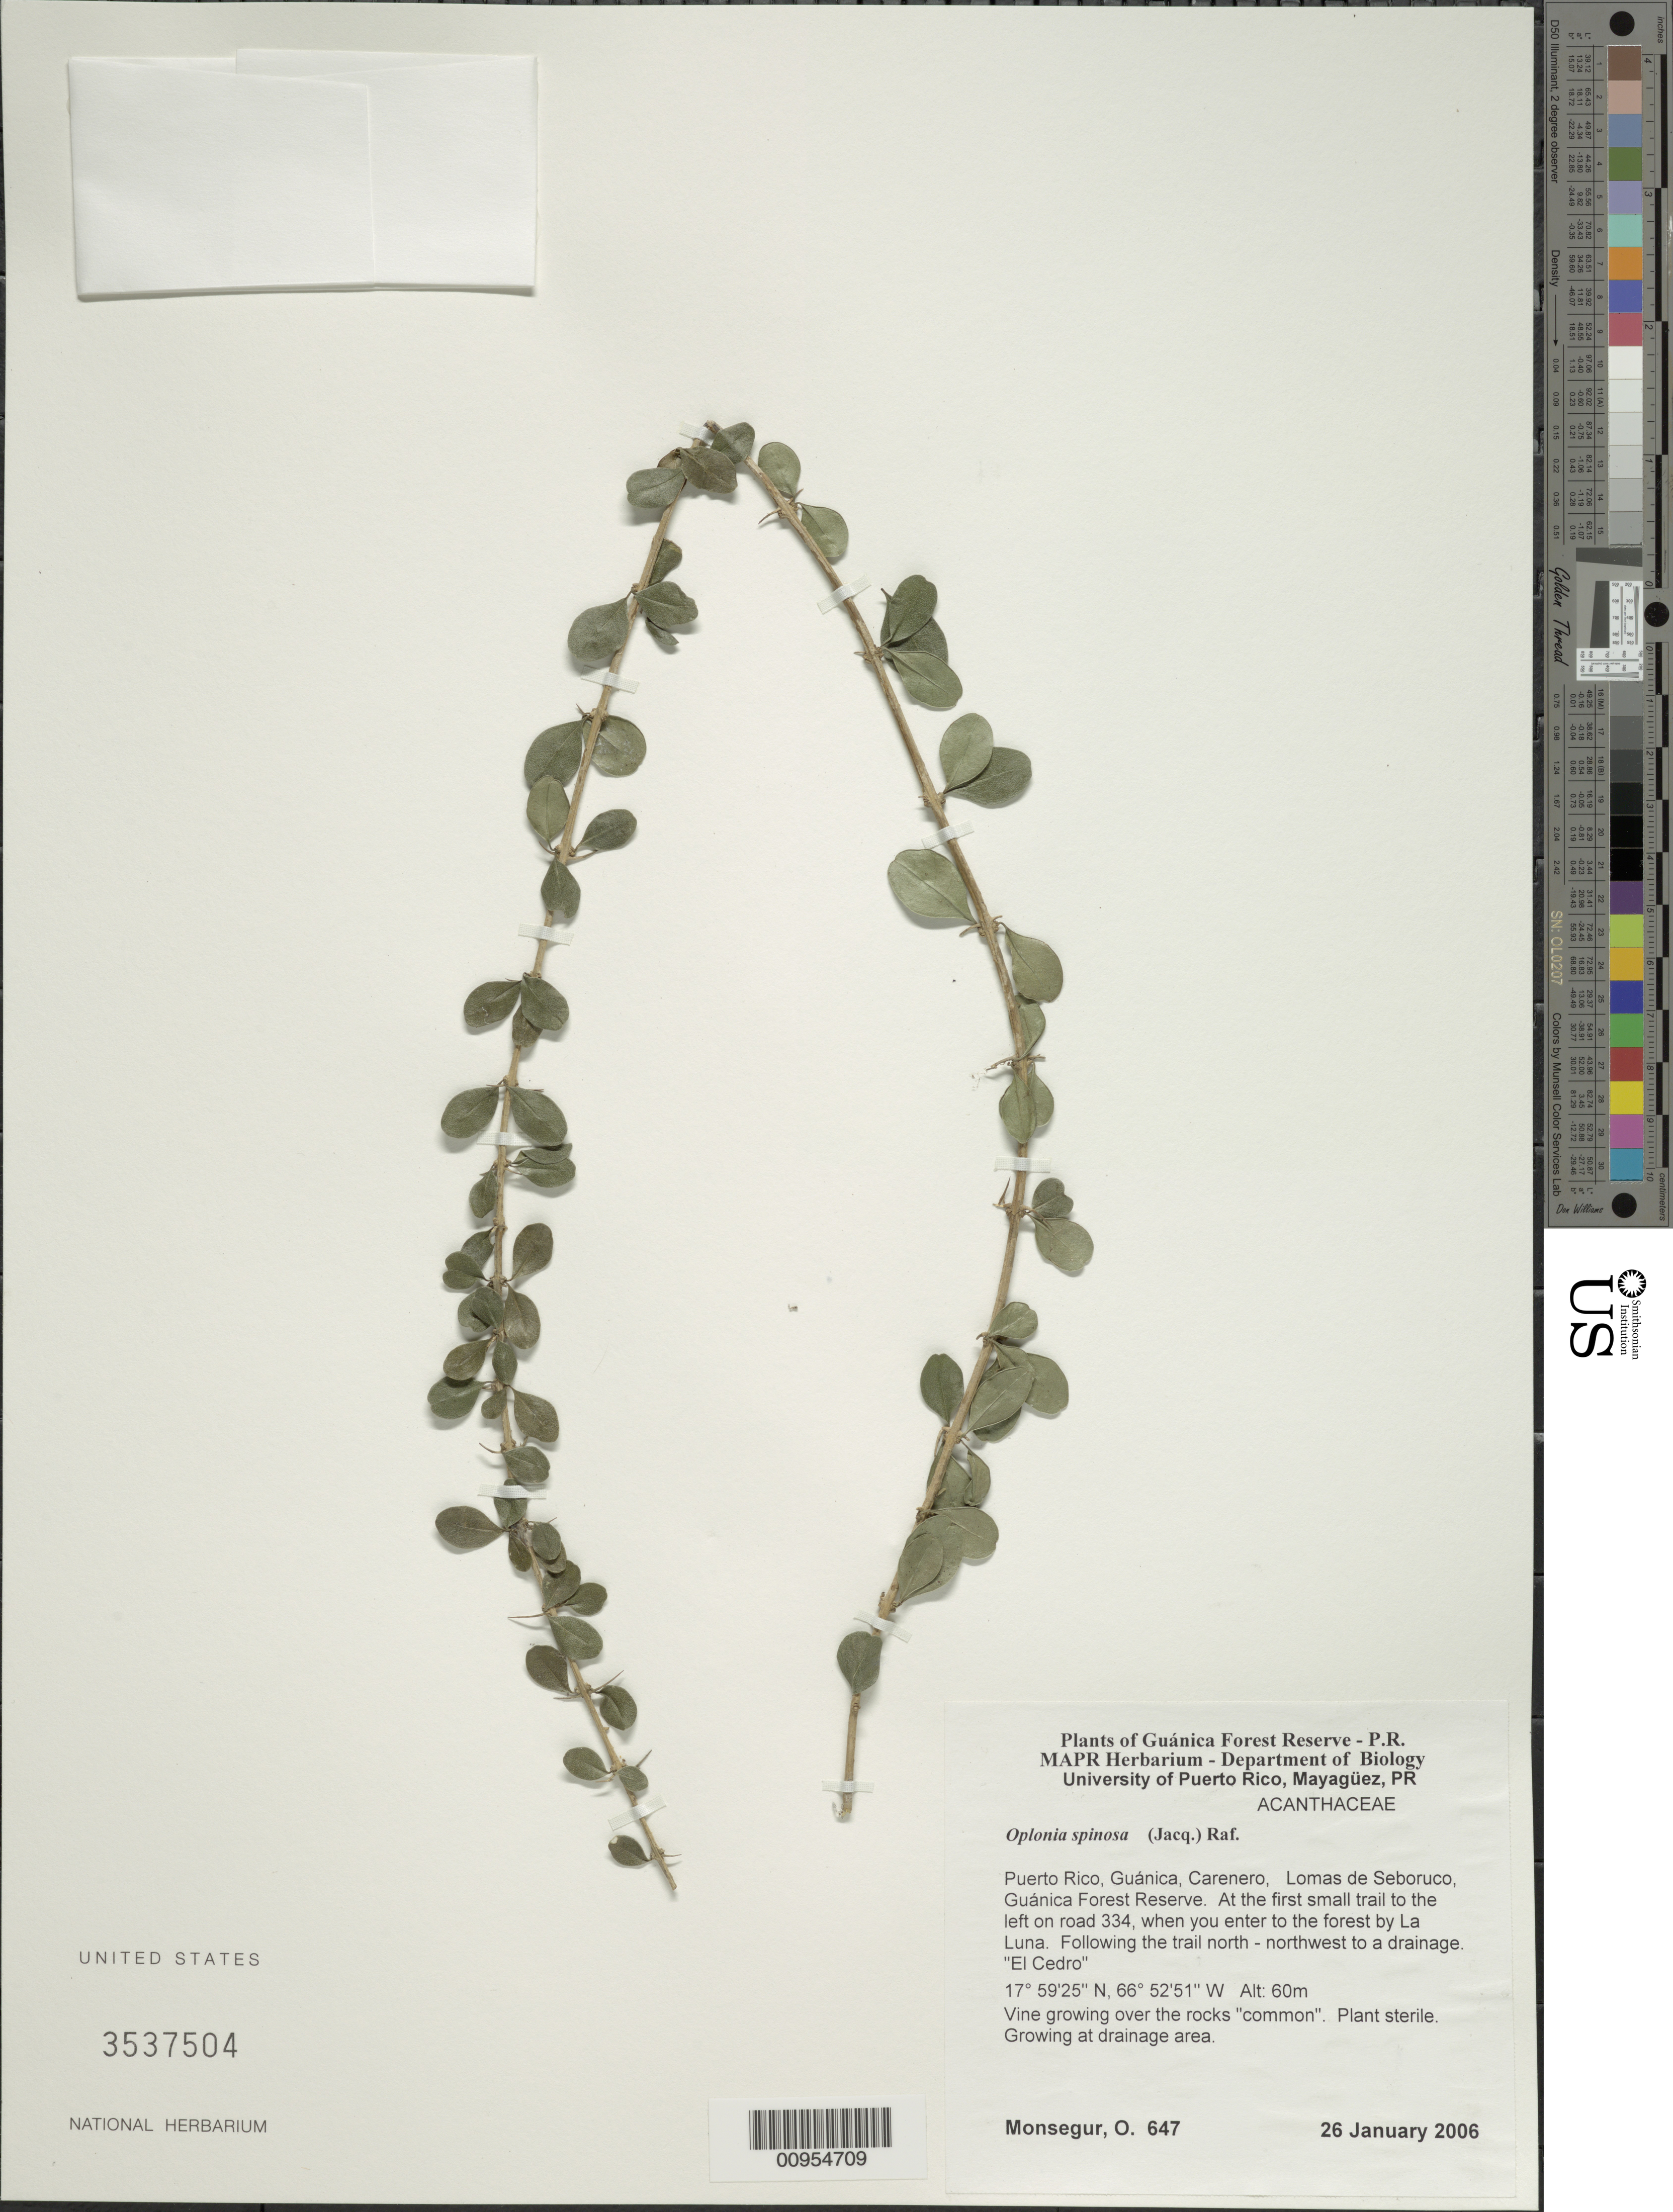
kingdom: Plantae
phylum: Tracheophyta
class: Magnoliopsida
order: Lamiales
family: Acanthaceae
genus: Oplonia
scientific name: Oplonia spinosa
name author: Raf.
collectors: O. Monsegur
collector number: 647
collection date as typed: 26 Jan 2006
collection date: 2006-01-26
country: Puerto Rico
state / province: Guánica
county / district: Carenero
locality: Guánica Forest Reserve. Lomas de Seboruco, at the first small trail to the left on road 334, when you enter to the forest by La Luna. Following the trail north - northwest to a drainage. "El Cedro"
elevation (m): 60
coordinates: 17.5925, 66.525144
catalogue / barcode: US 3537504